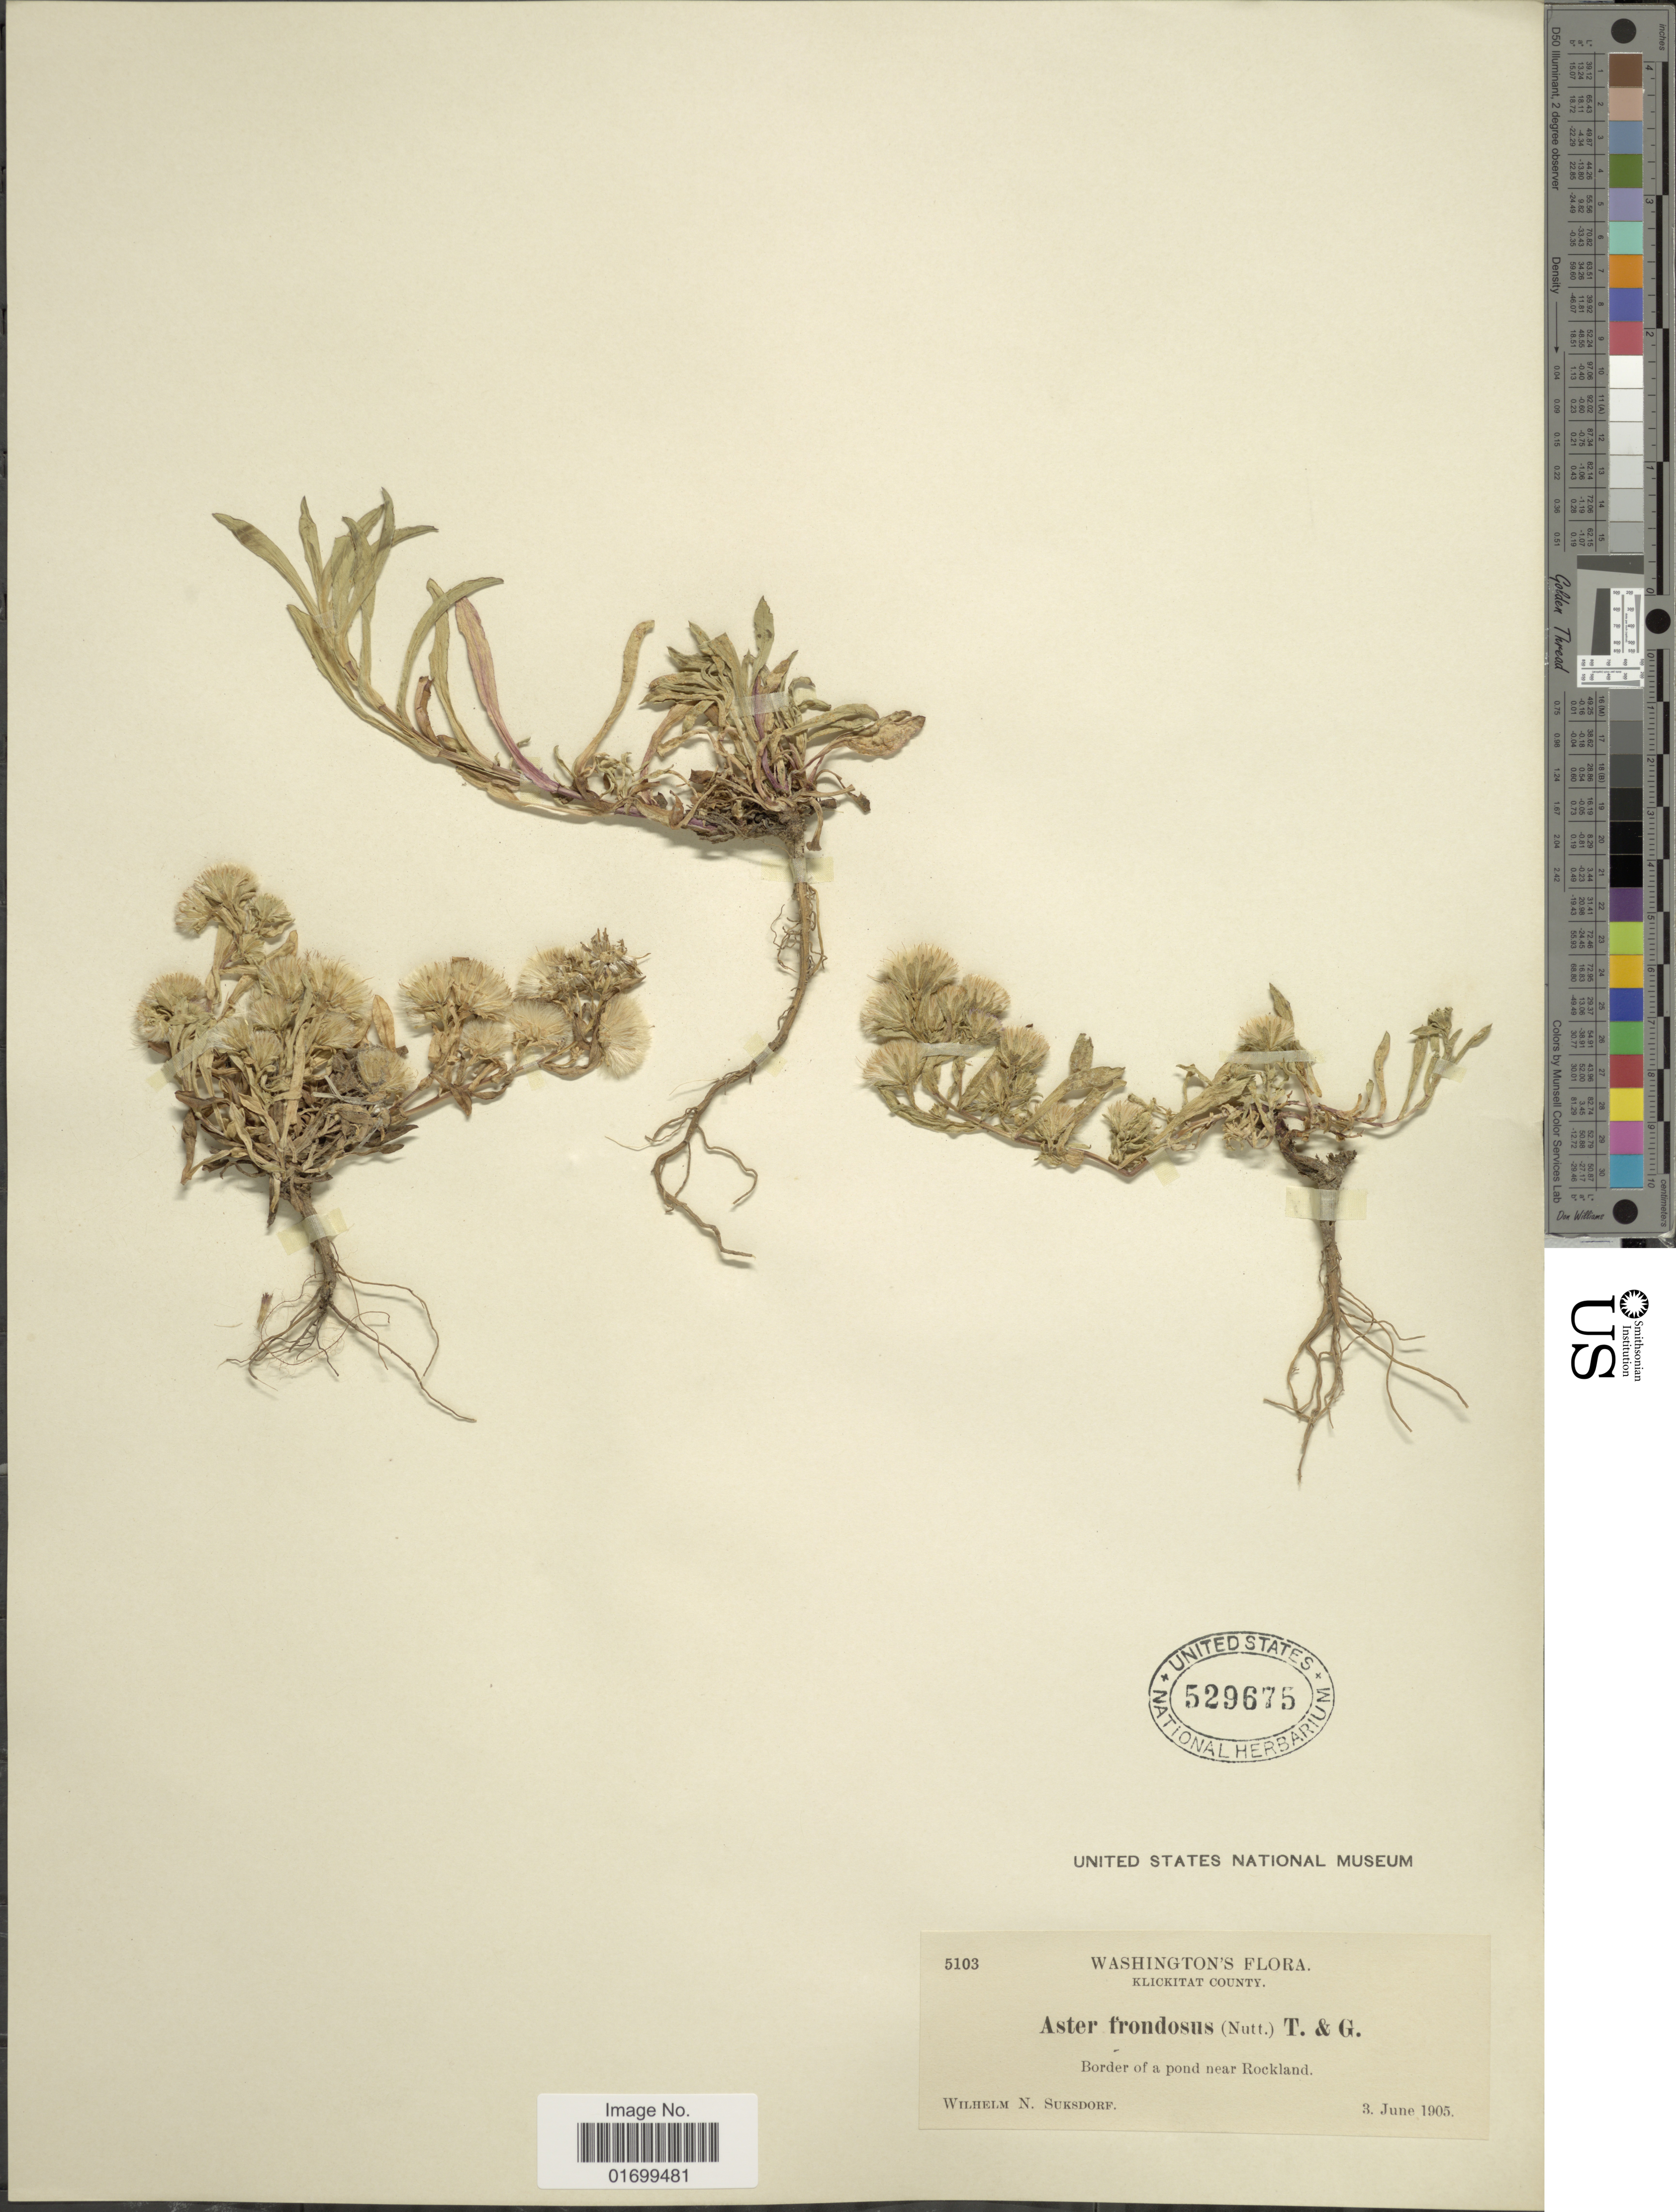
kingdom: Plantae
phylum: Tracheophyta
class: Magnoliopsida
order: Asterales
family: Asteraceae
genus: Symphyotrichum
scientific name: Symphyotrichum frondosum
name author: (Nutt.) G.L. Nesom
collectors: W. N. Suksdorf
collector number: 5103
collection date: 1905-06-03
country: United States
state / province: Washington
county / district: Klickitat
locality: Klickitat County, border of a pond near Rockland.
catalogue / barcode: US 529675